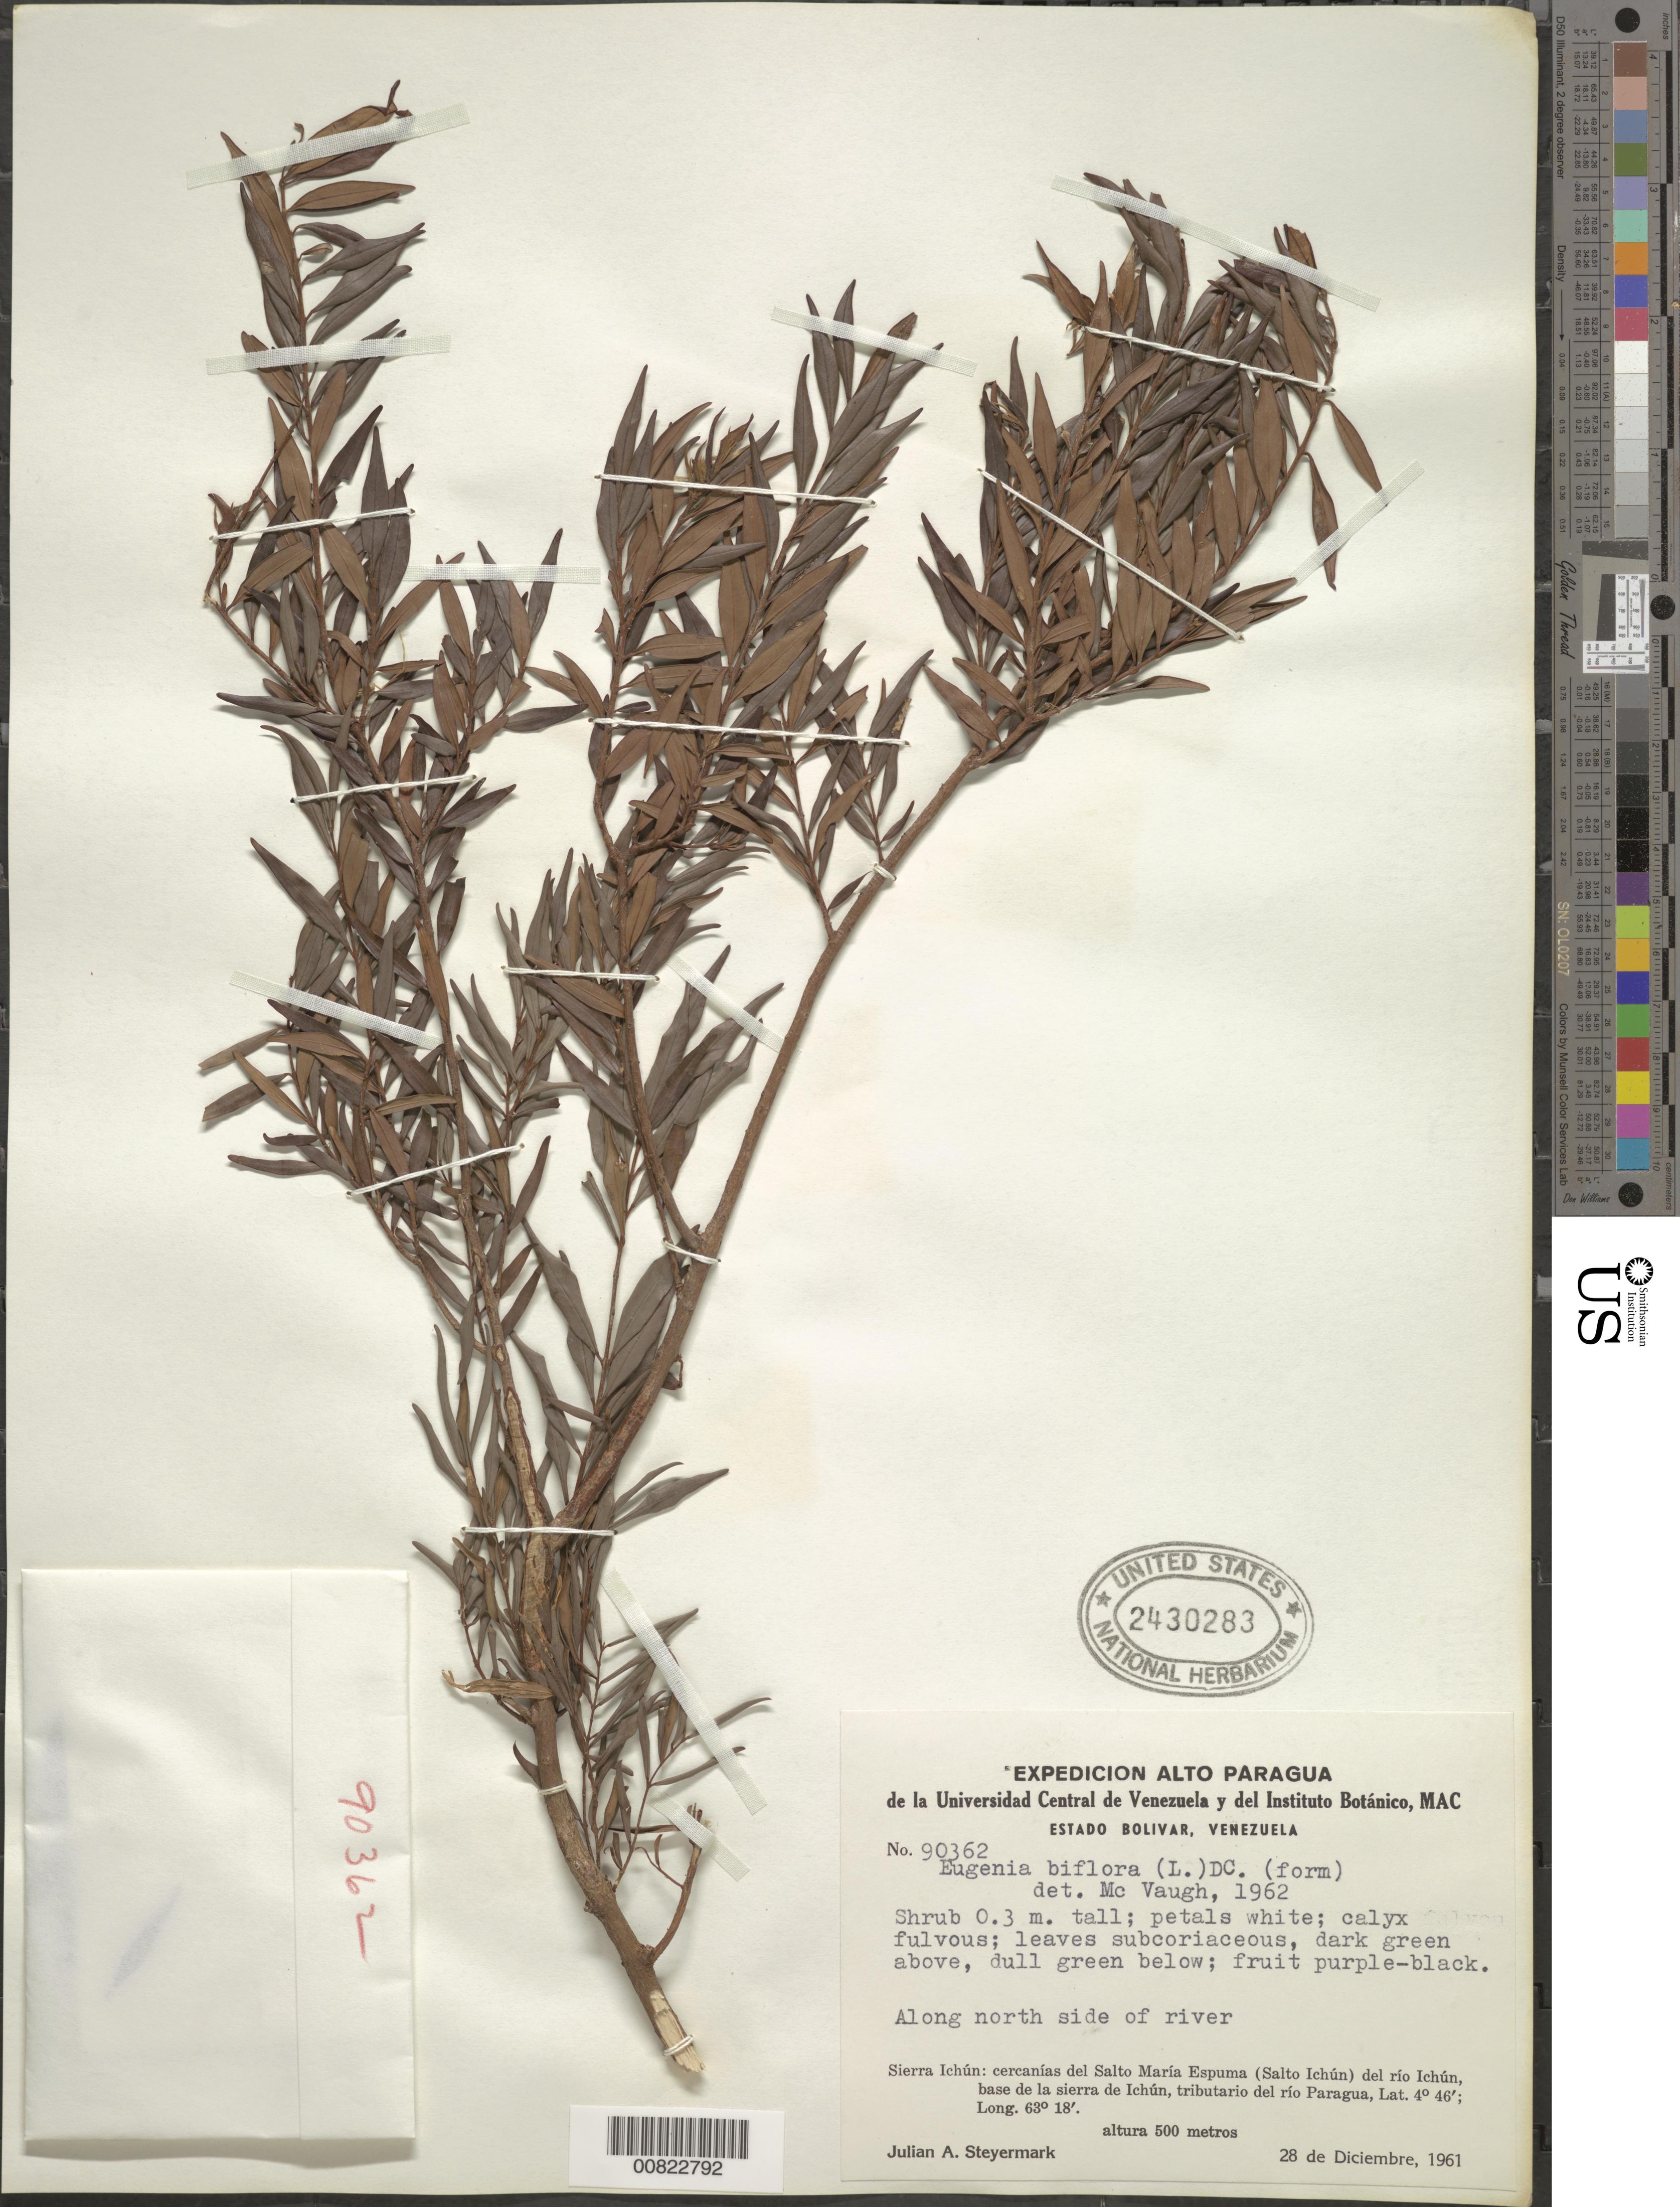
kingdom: Plantae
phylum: Tracheophyta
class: Magnoliopsida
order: Myrtales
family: Myrtaceae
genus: Eugenia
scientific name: Eugenia biflora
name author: (L.) DC.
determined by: McVaugh, R.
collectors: J. Steyermark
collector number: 90362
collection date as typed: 28-Dec-61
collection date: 1961-12-28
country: Venezuela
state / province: Bolívar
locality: Sierra Ichún, Salto María Espuma (Salto Ichún) del Río Ichún (tributary of río Paragua), base de la sierra de Ichún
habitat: Along north side of river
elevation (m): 500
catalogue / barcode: US 2430283